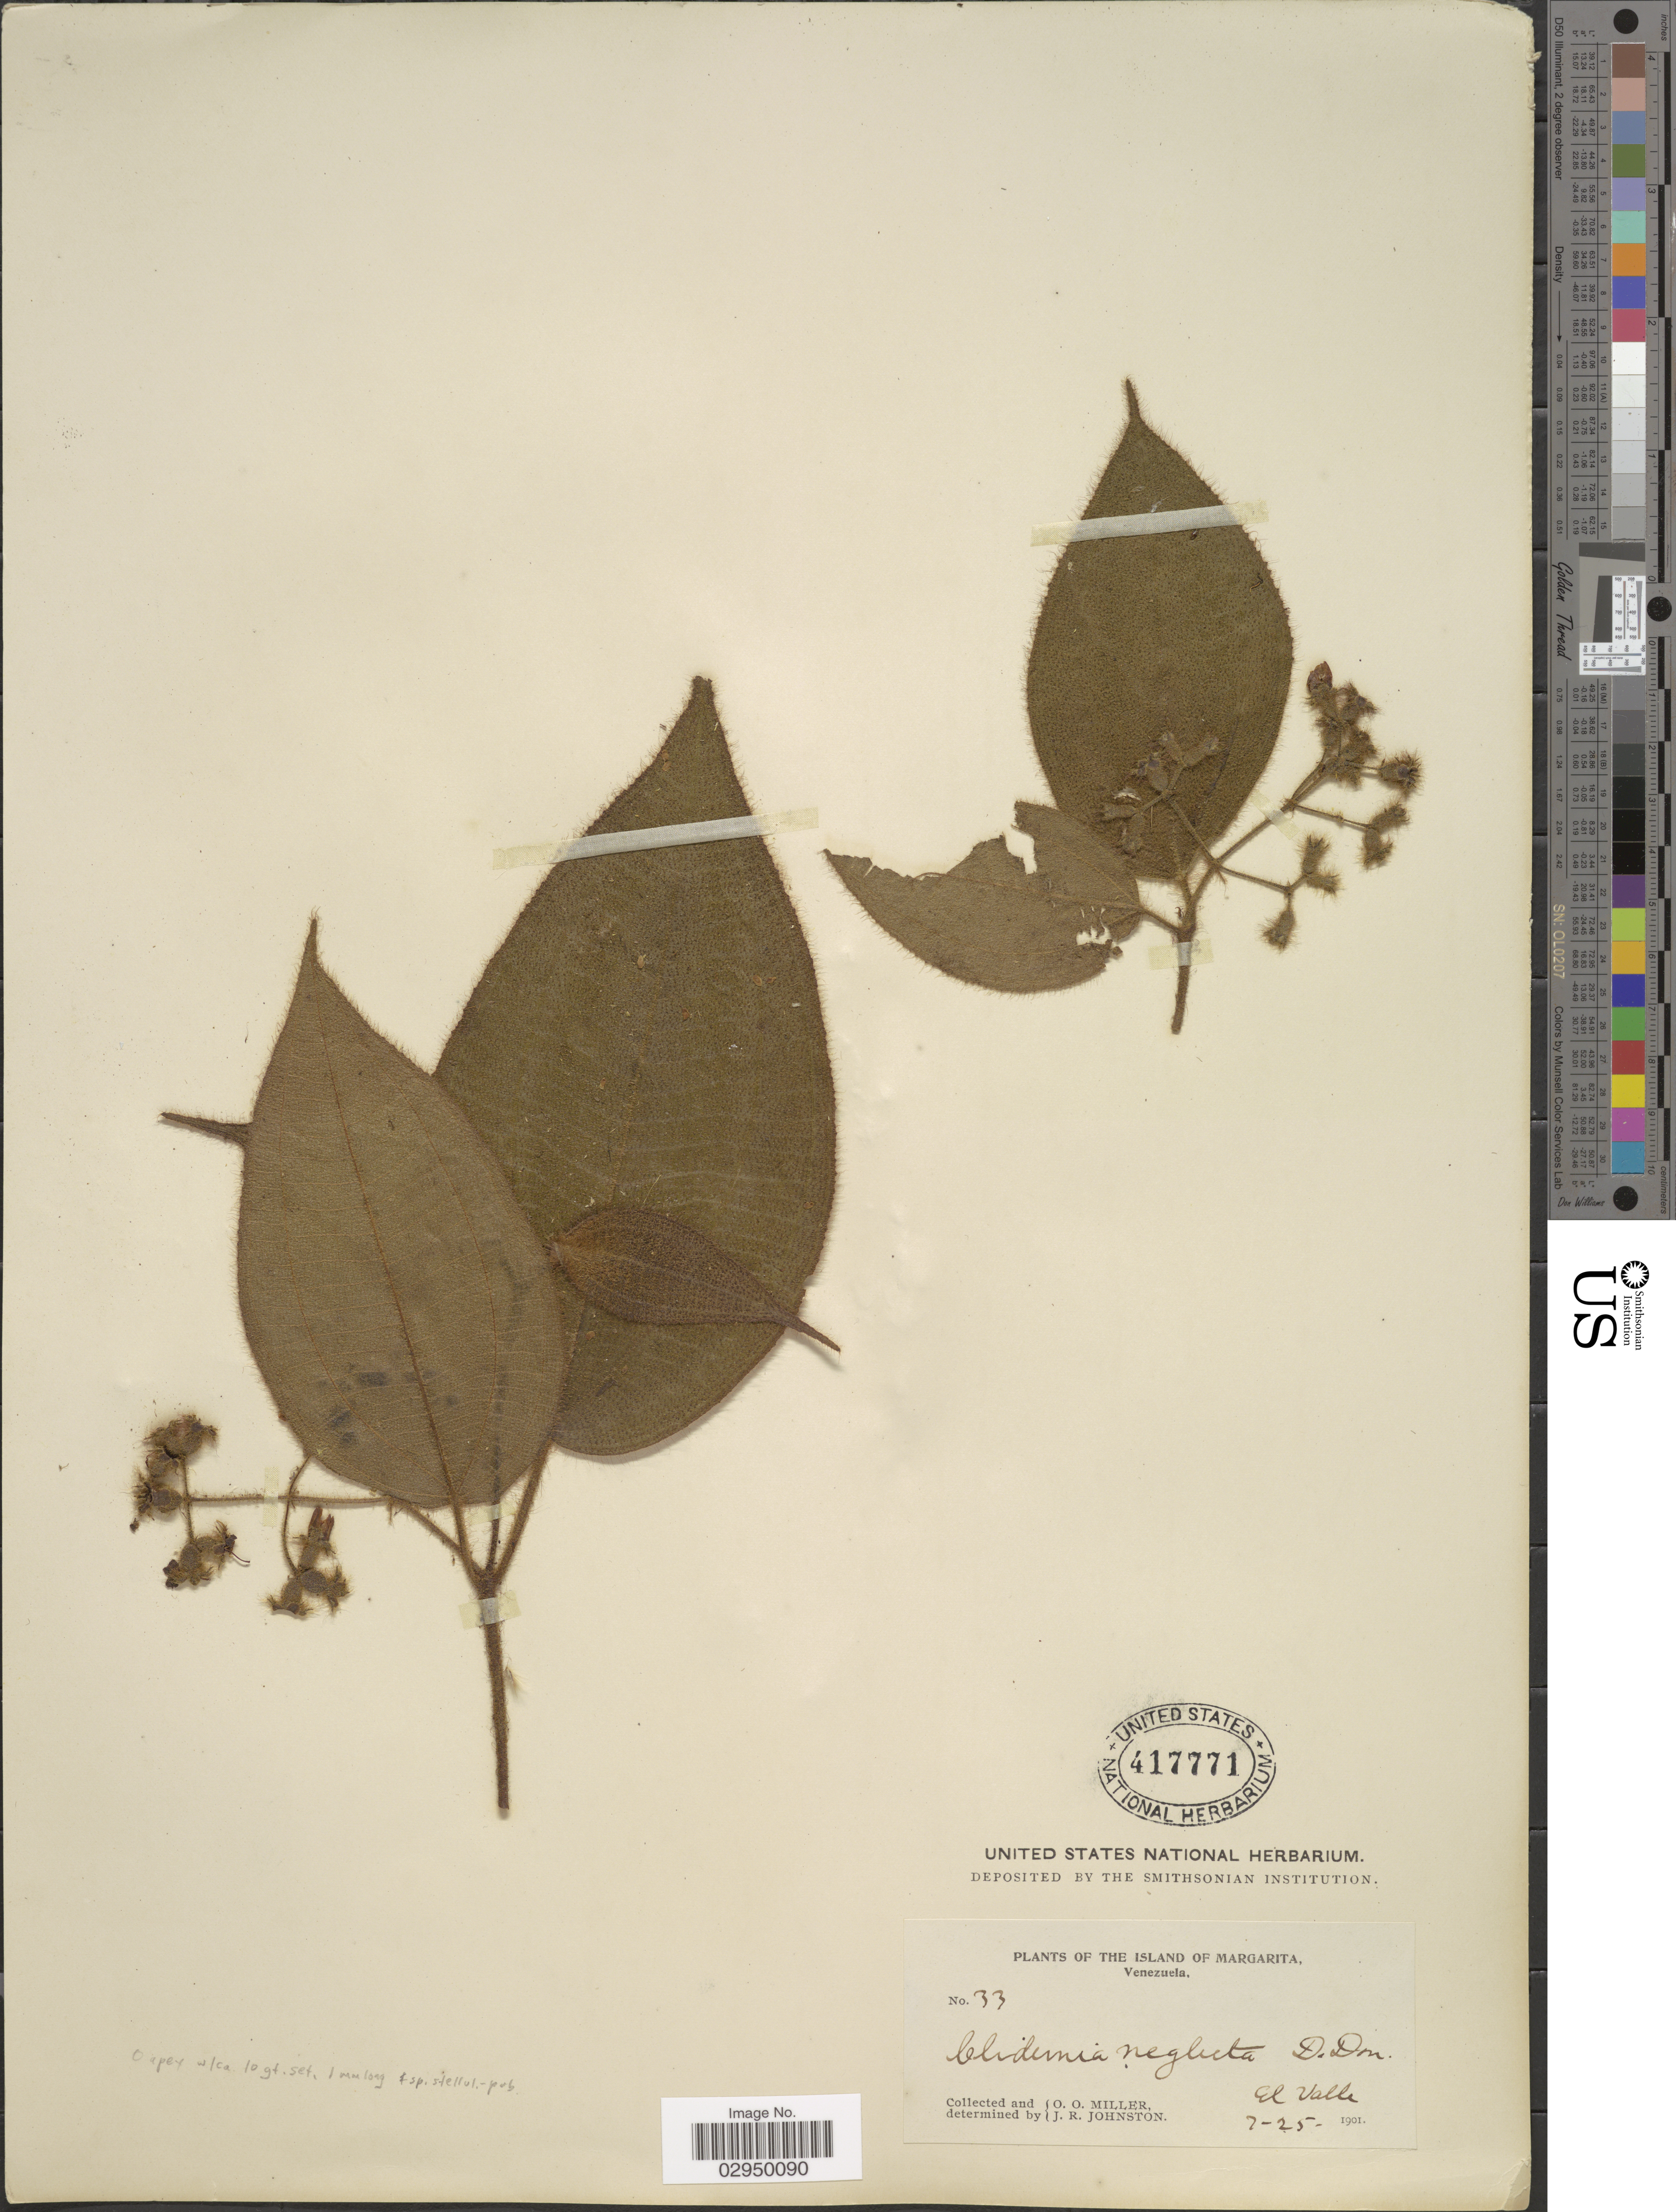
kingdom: Plantae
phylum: Tracheophyta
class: Magnoliopsida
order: Myrtales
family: Melastomataceae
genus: Clidemia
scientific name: Clidemia urceolata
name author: DC.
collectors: O. O. Miller & J. Johnston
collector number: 33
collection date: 1901-07-25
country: Venezuela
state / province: Nueva Esparta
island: Margarita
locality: The Island of Margarita. El Valle.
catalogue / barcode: US 417771